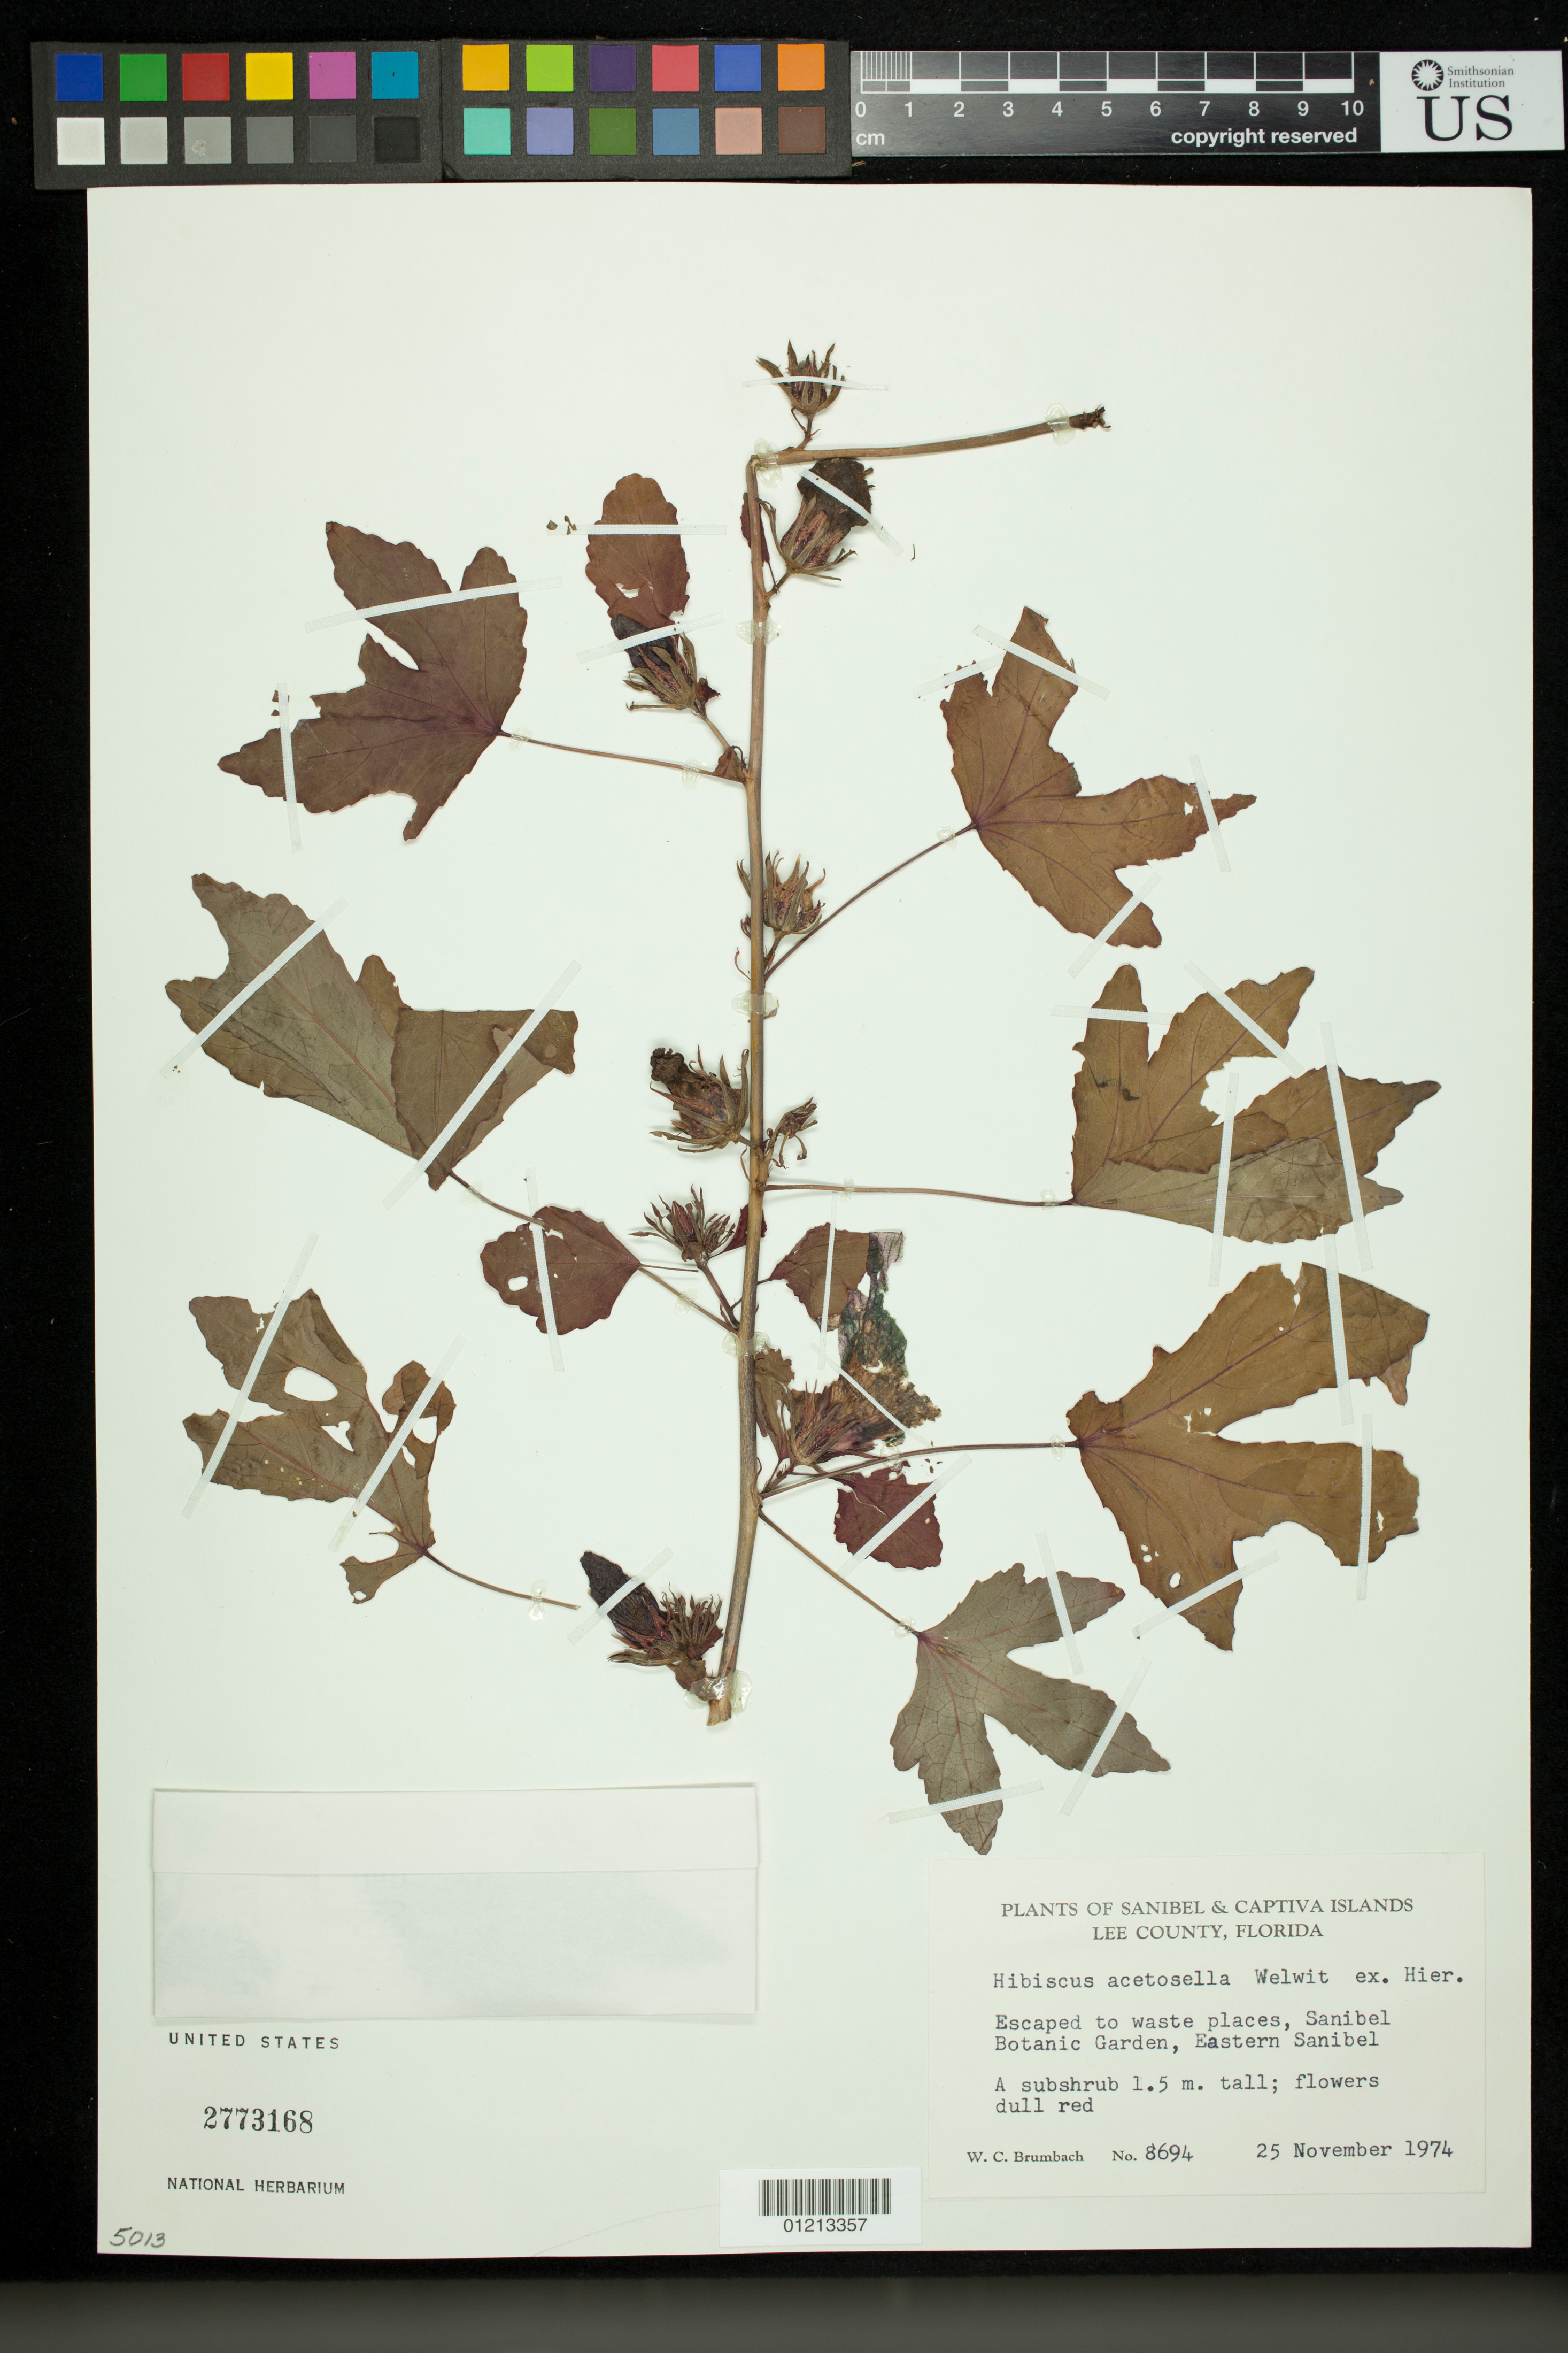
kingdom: Plantae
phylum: Tracheophyta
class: Magnoliopsida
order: Malvales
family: Malvaceae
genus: Sabdariffa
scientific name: Sabdariffa acetosella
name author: (Welw. ex Hiern) M.M. Hanes & R.L. Barrett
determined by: Dorr, Laurence J., Curator (BOT), Smithsonian Institution - National Museum of Natural History (UNITED STATES)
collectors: W. C. Brumbach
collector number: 8694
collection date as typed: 25 Nov 1974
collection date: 1974-11-25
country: United States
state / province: Florida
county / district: Lee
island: Sanibel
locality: Lee County. Escaped to waste places, Sanibel Botanic Garden, Eastern Sanibel.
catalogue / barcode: US 2773168